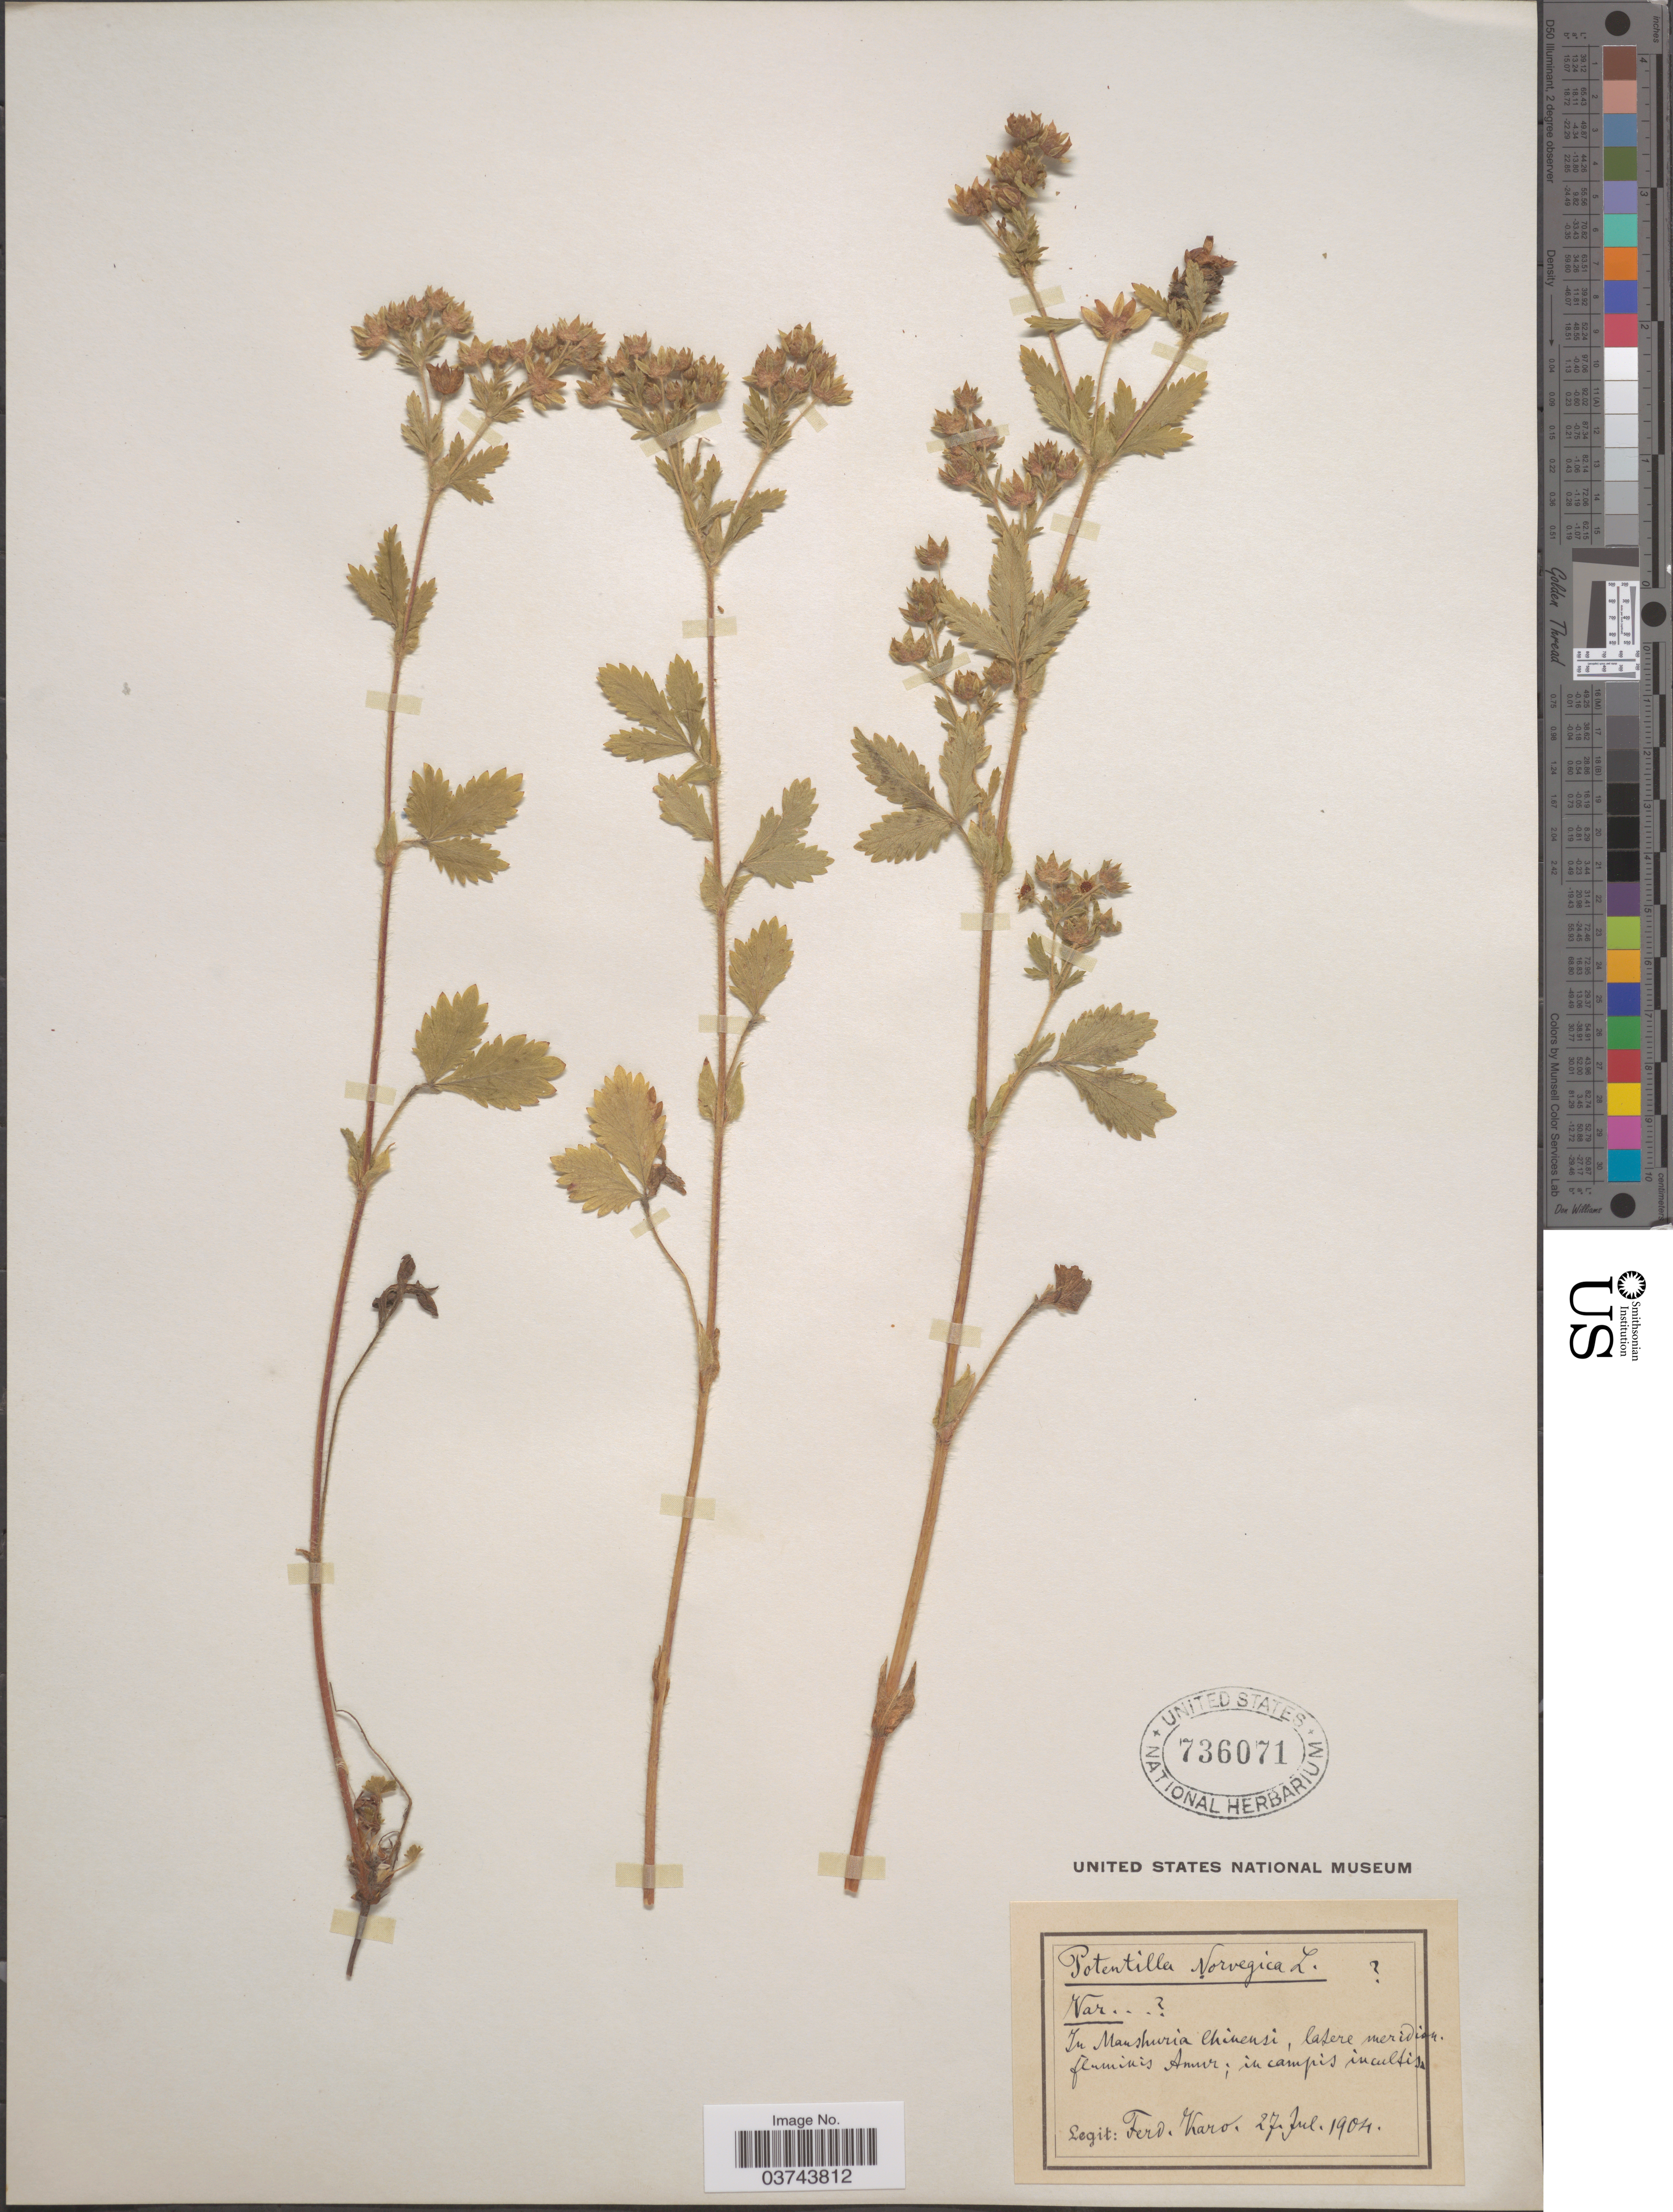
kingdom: Plantae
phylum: Tracheophyta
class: Magnoliopsida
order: Rosales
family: Rosaceae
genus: Potentilla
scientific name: Potentilla norvegica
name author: L.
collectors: F. Karo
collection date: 1904-07-27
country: Russian Federation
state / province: Amur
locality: In Manshuria Chinensi, latere meridian fluminis Amur.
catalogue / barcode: US 736071